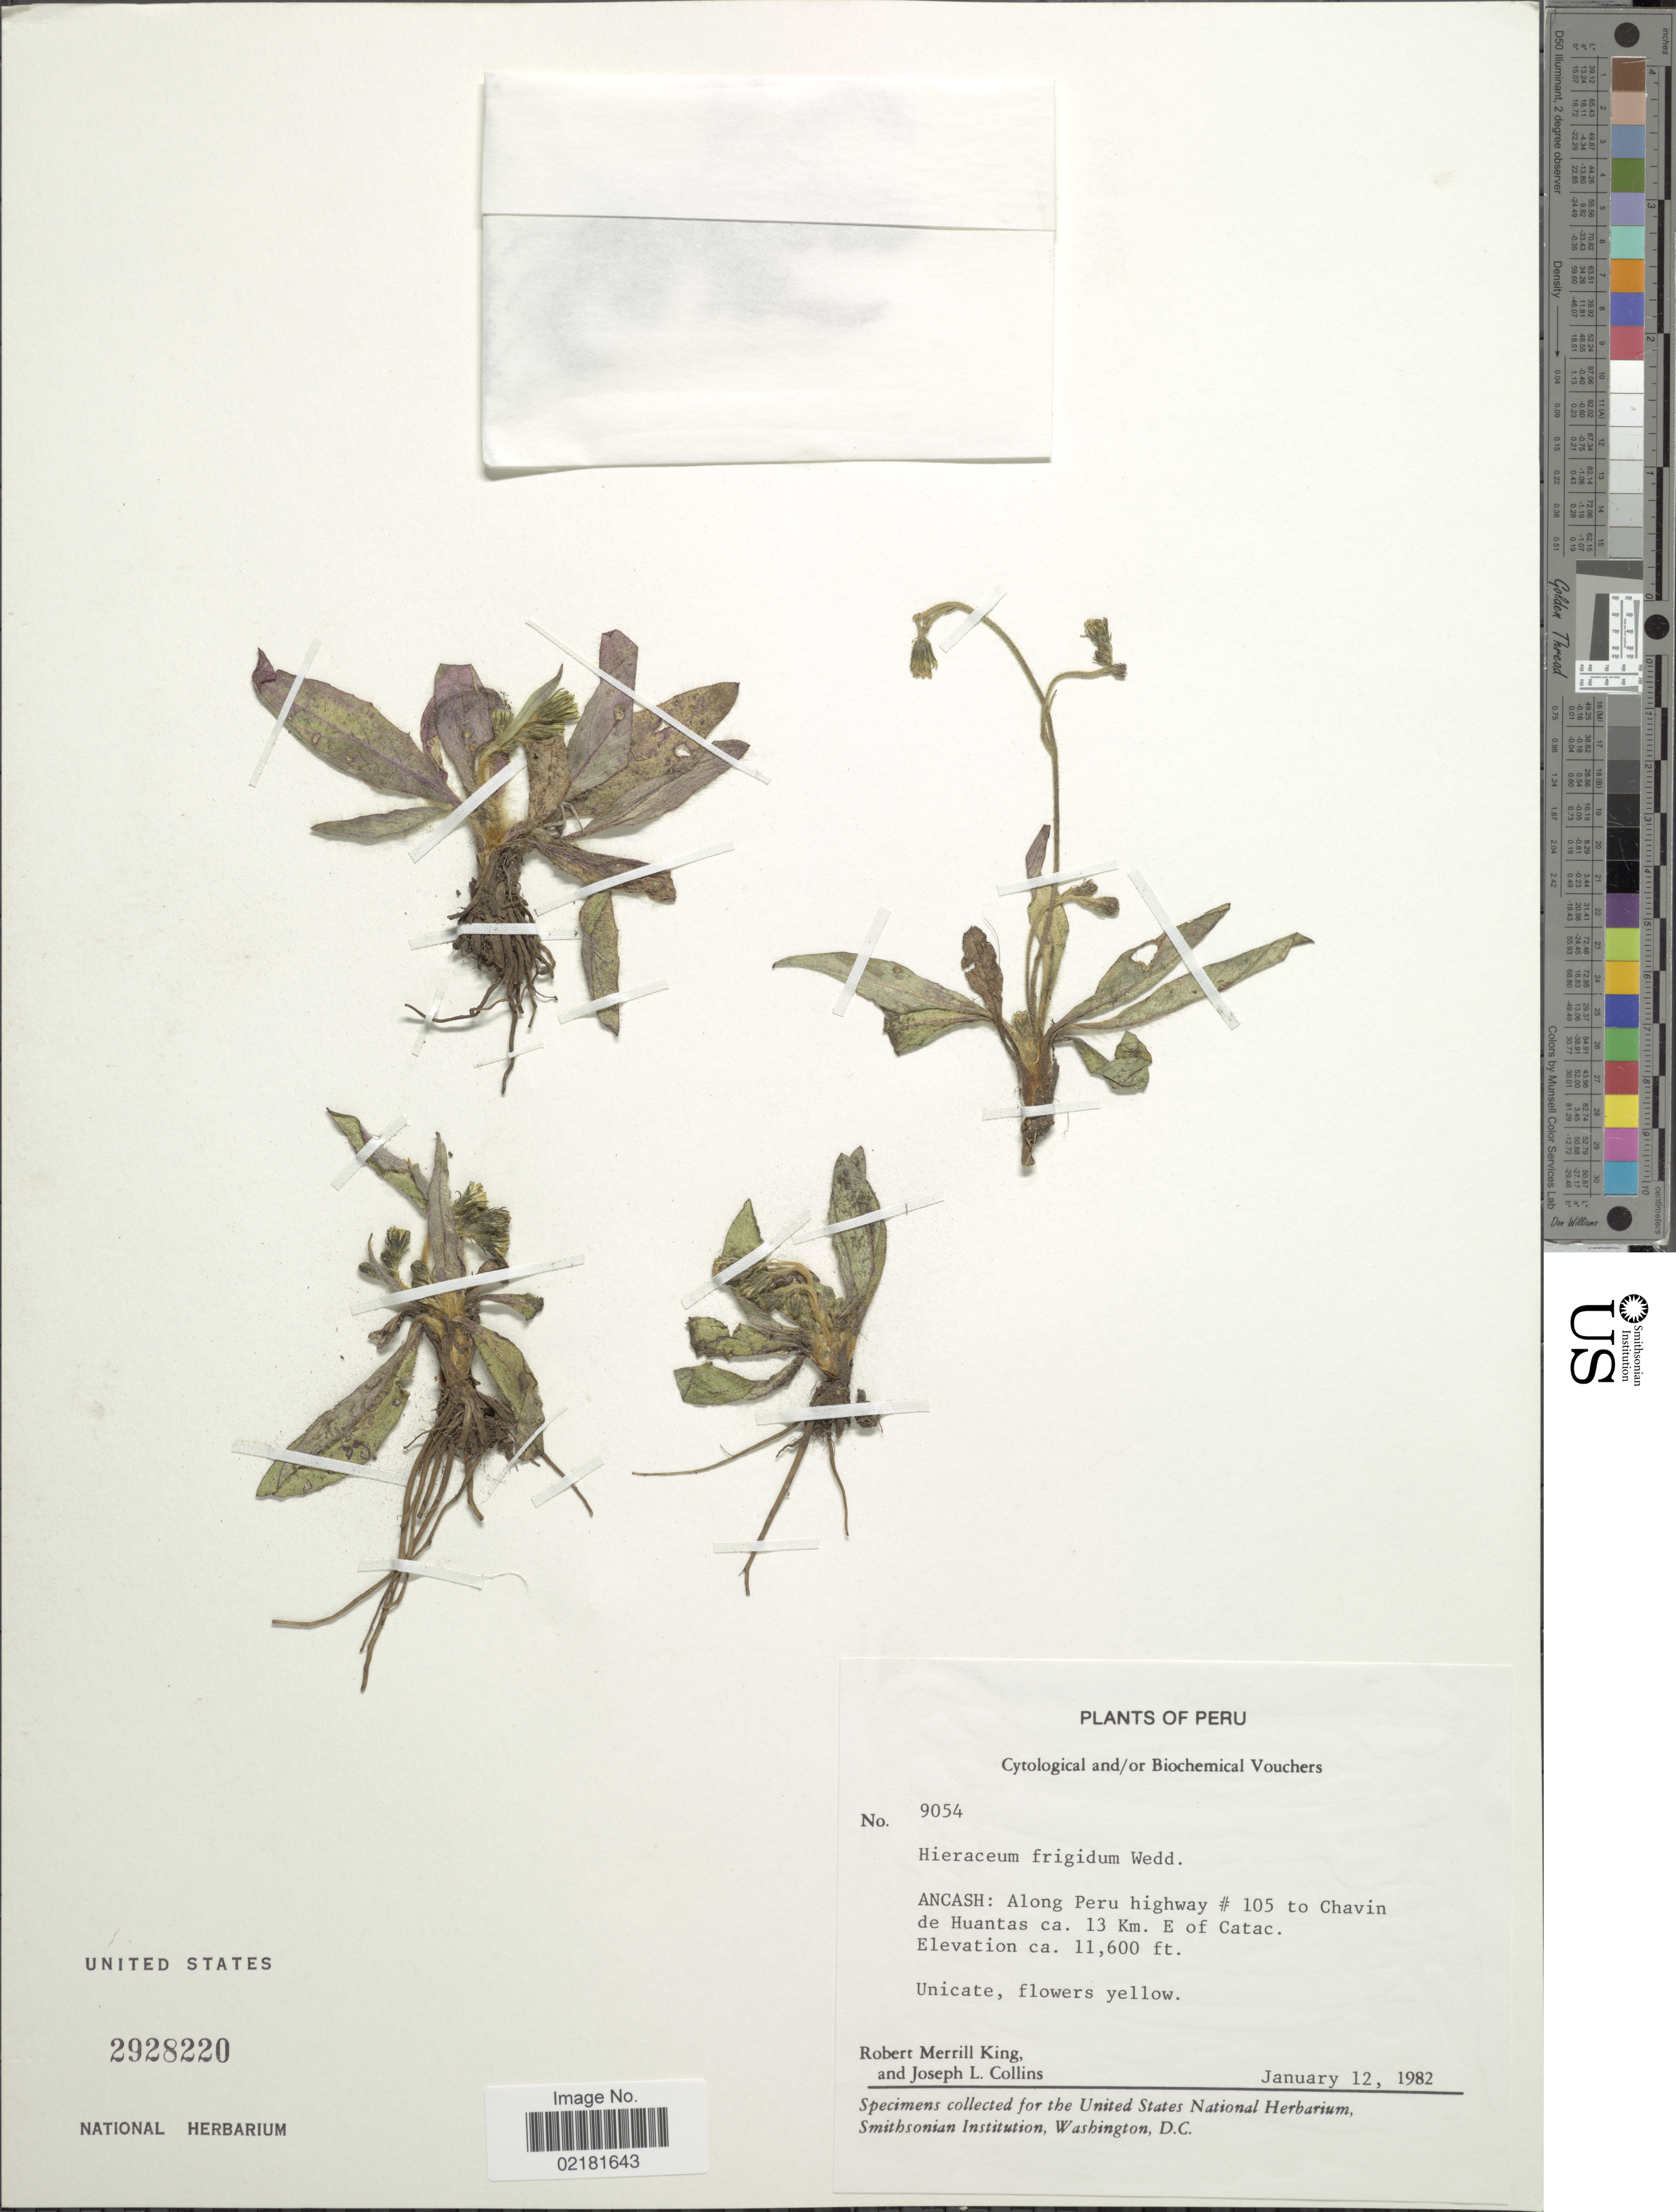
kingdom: Plantae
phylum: Tracheophyta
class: Magnoliopsida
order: Asterales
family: Asteraceae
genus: Hieracium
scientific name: Hieracium jubatum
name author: Fr.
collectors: R. M. King & J. L. Collins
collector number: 9054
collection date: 1982-01-12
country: Peru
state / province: Ancash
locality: Along Peru highway #105 to Chavin de Huantas ca 13 Km. E of Catac.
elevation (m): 3536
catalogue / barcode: US 2928220